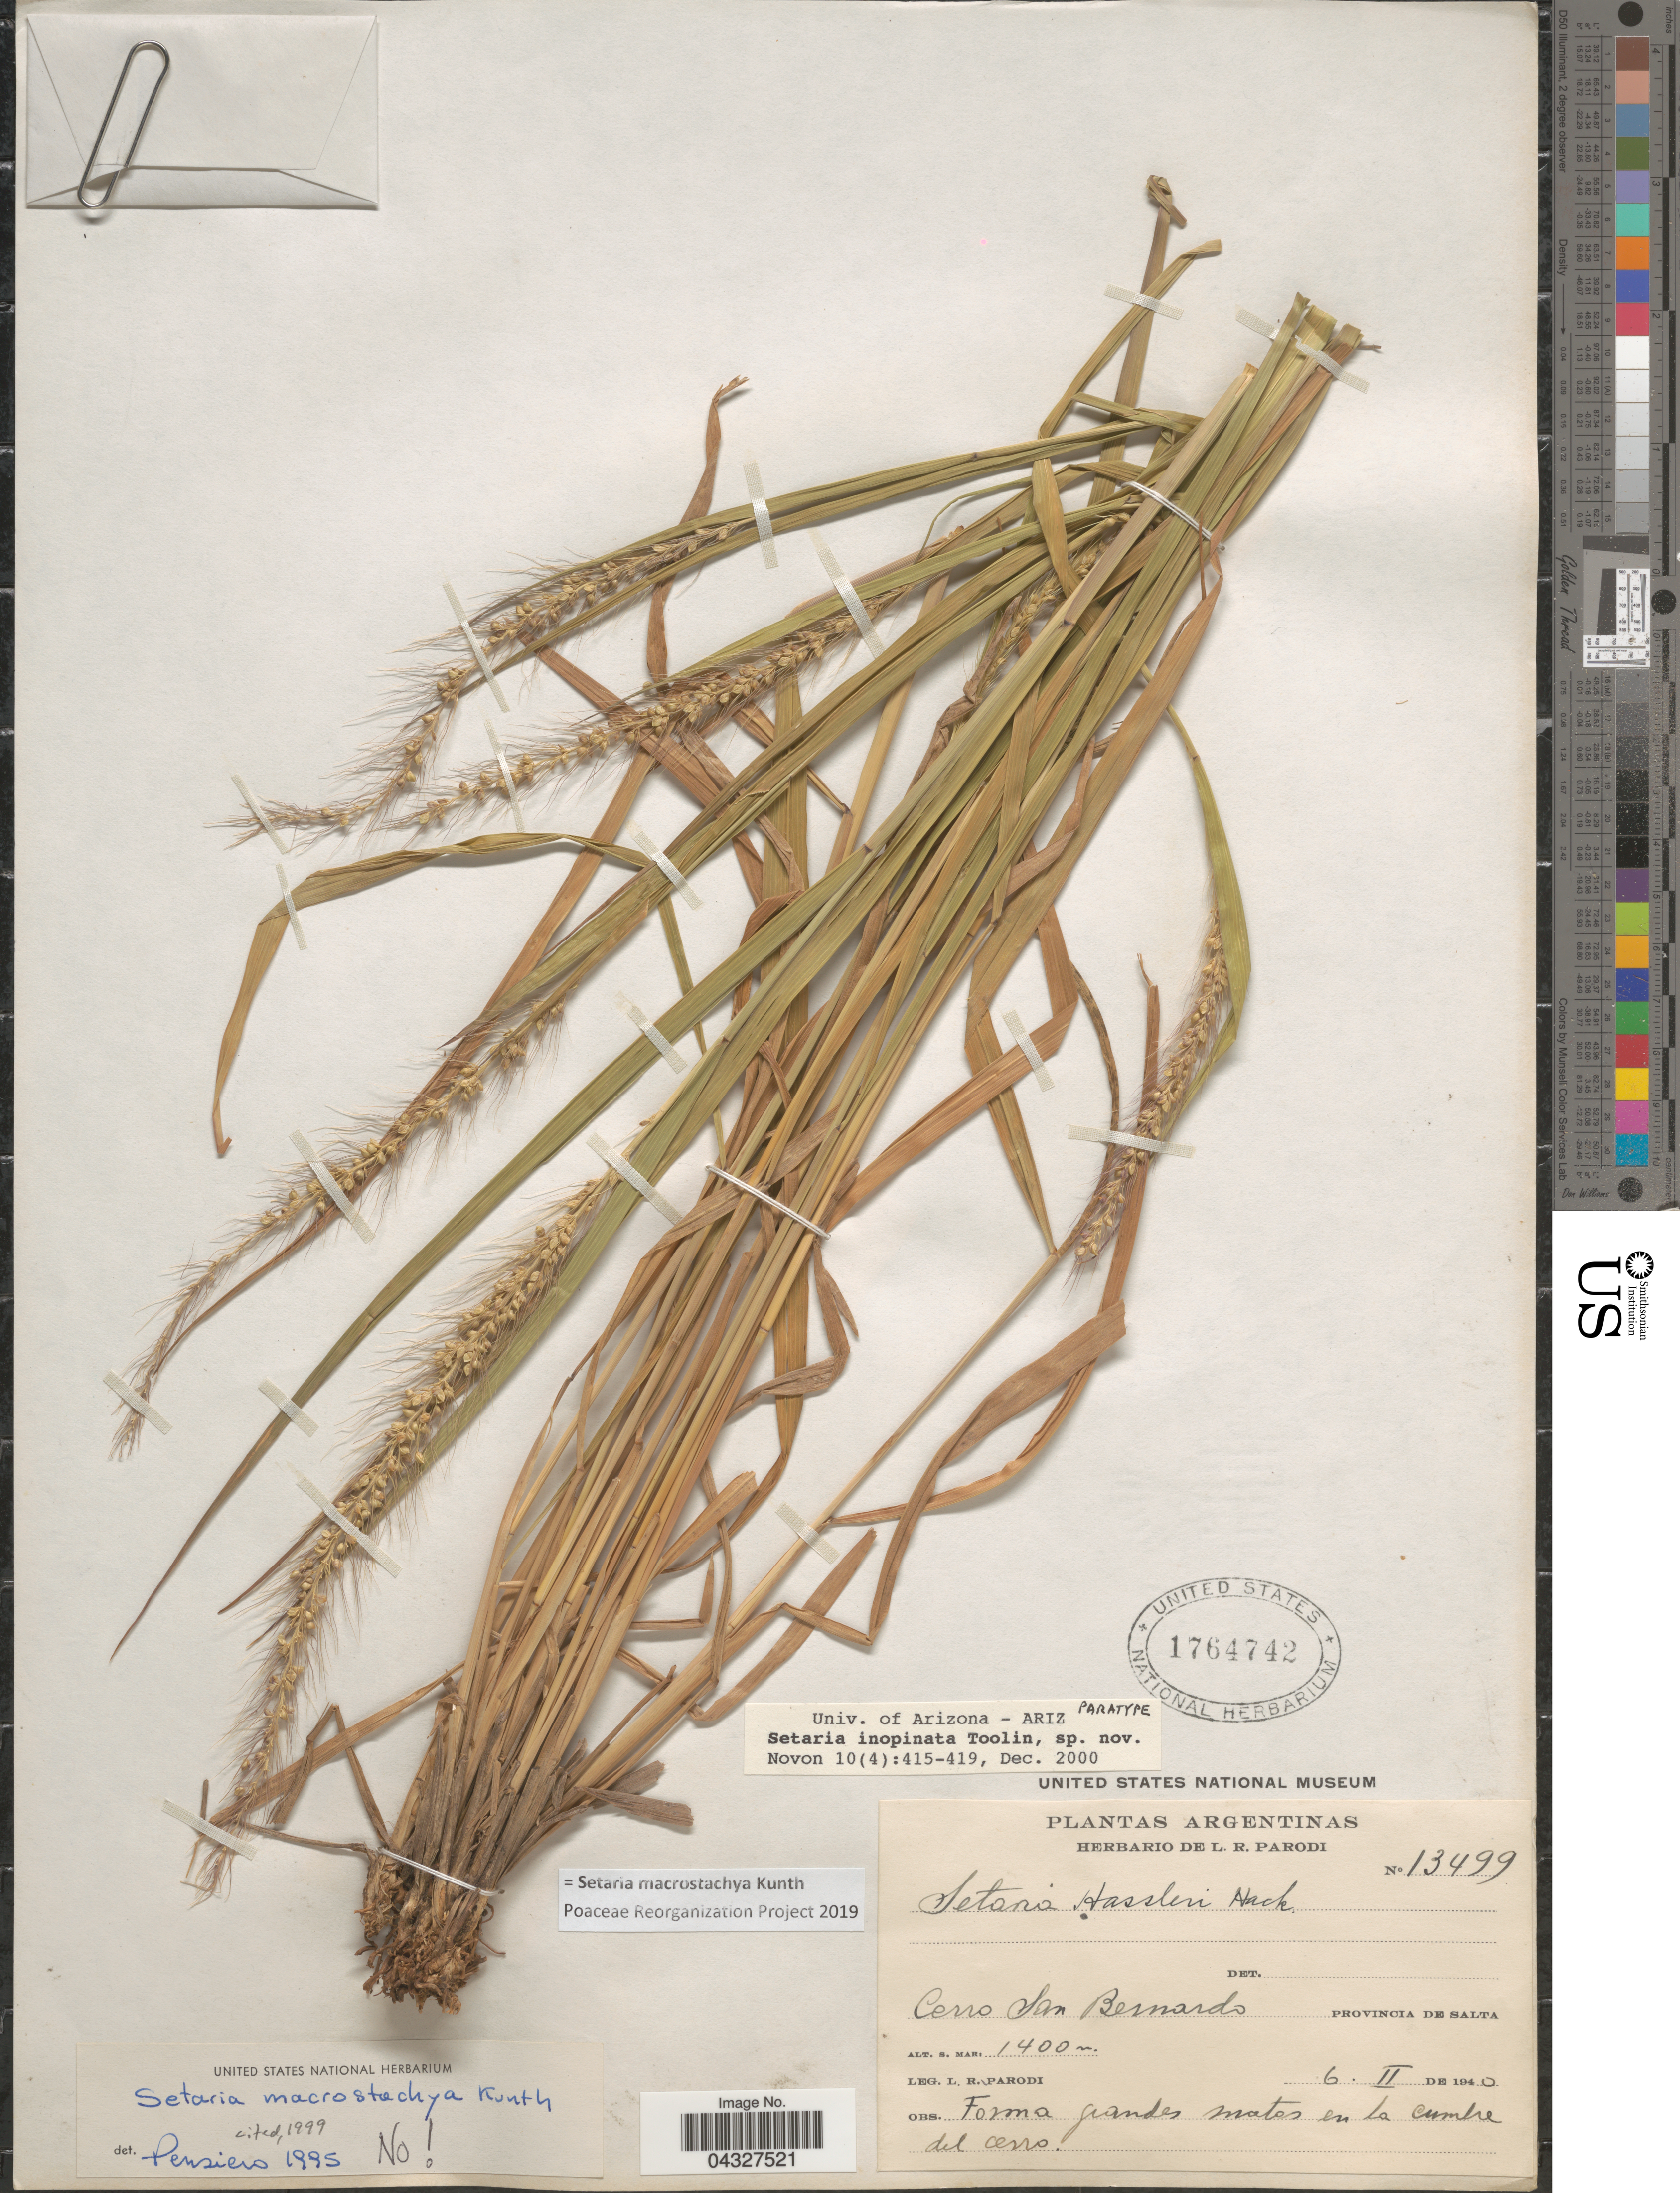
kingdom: Plantae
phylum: Tracheophyta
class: Liliopsida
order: Poales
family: Poaceae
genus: Setaria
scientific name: Setaria macrostachya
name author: Kunth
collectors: L. R. Parodi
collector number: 13499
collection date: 1940-02-06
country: Argentina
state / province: Salta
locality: Cerro San Bernardo.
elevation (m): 1400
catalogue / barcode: US 1764742